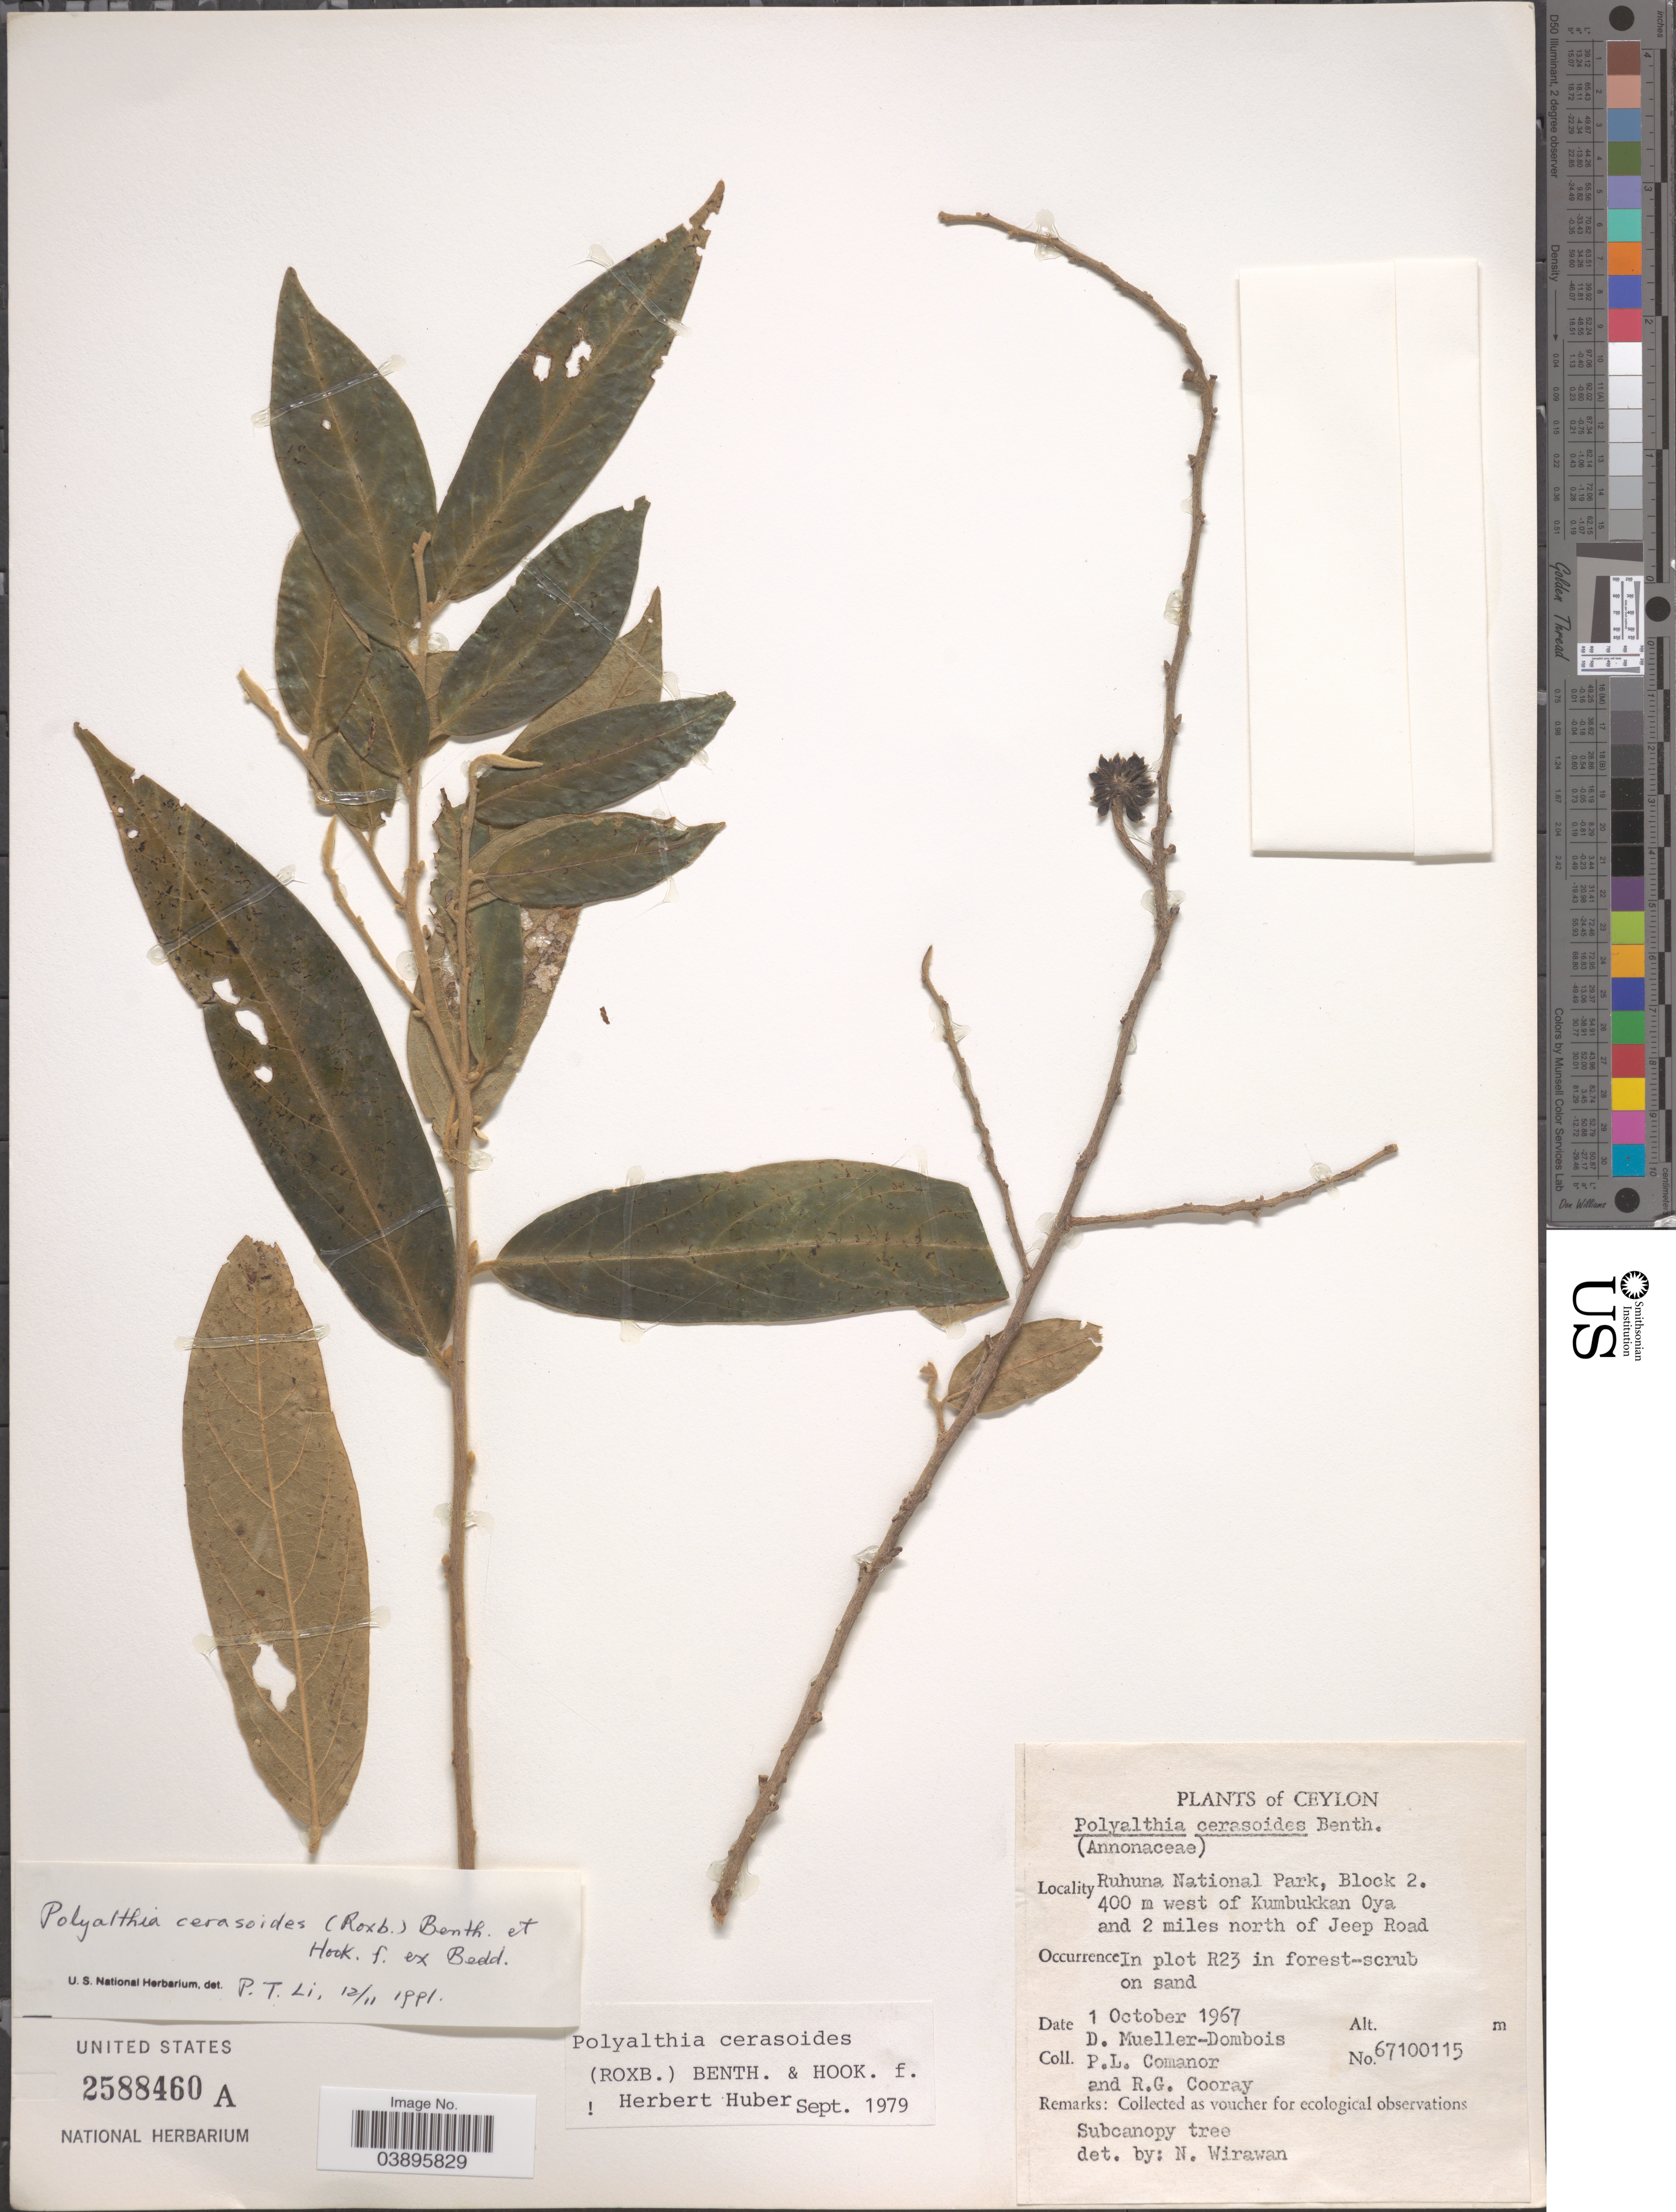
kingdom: Plantae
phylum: Tracheophyta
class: Magnoliopsida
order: Magnoliales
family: Annonaceae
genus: Polyalthia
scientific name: Polyalthia cerasoides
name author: (Roxb.) Benth. et al.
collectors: D. Mueller-Dombois, P. Comanor & R. Cooray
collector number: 67100115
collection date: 1967-10-01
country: Sri Lanka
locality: Ceylon. Ruhuna National Park, Block 2. West of Kumbukkan Oya and 2 miles north of Jeep Road. In plot R23.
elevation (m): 400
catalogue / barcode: US 2588460A